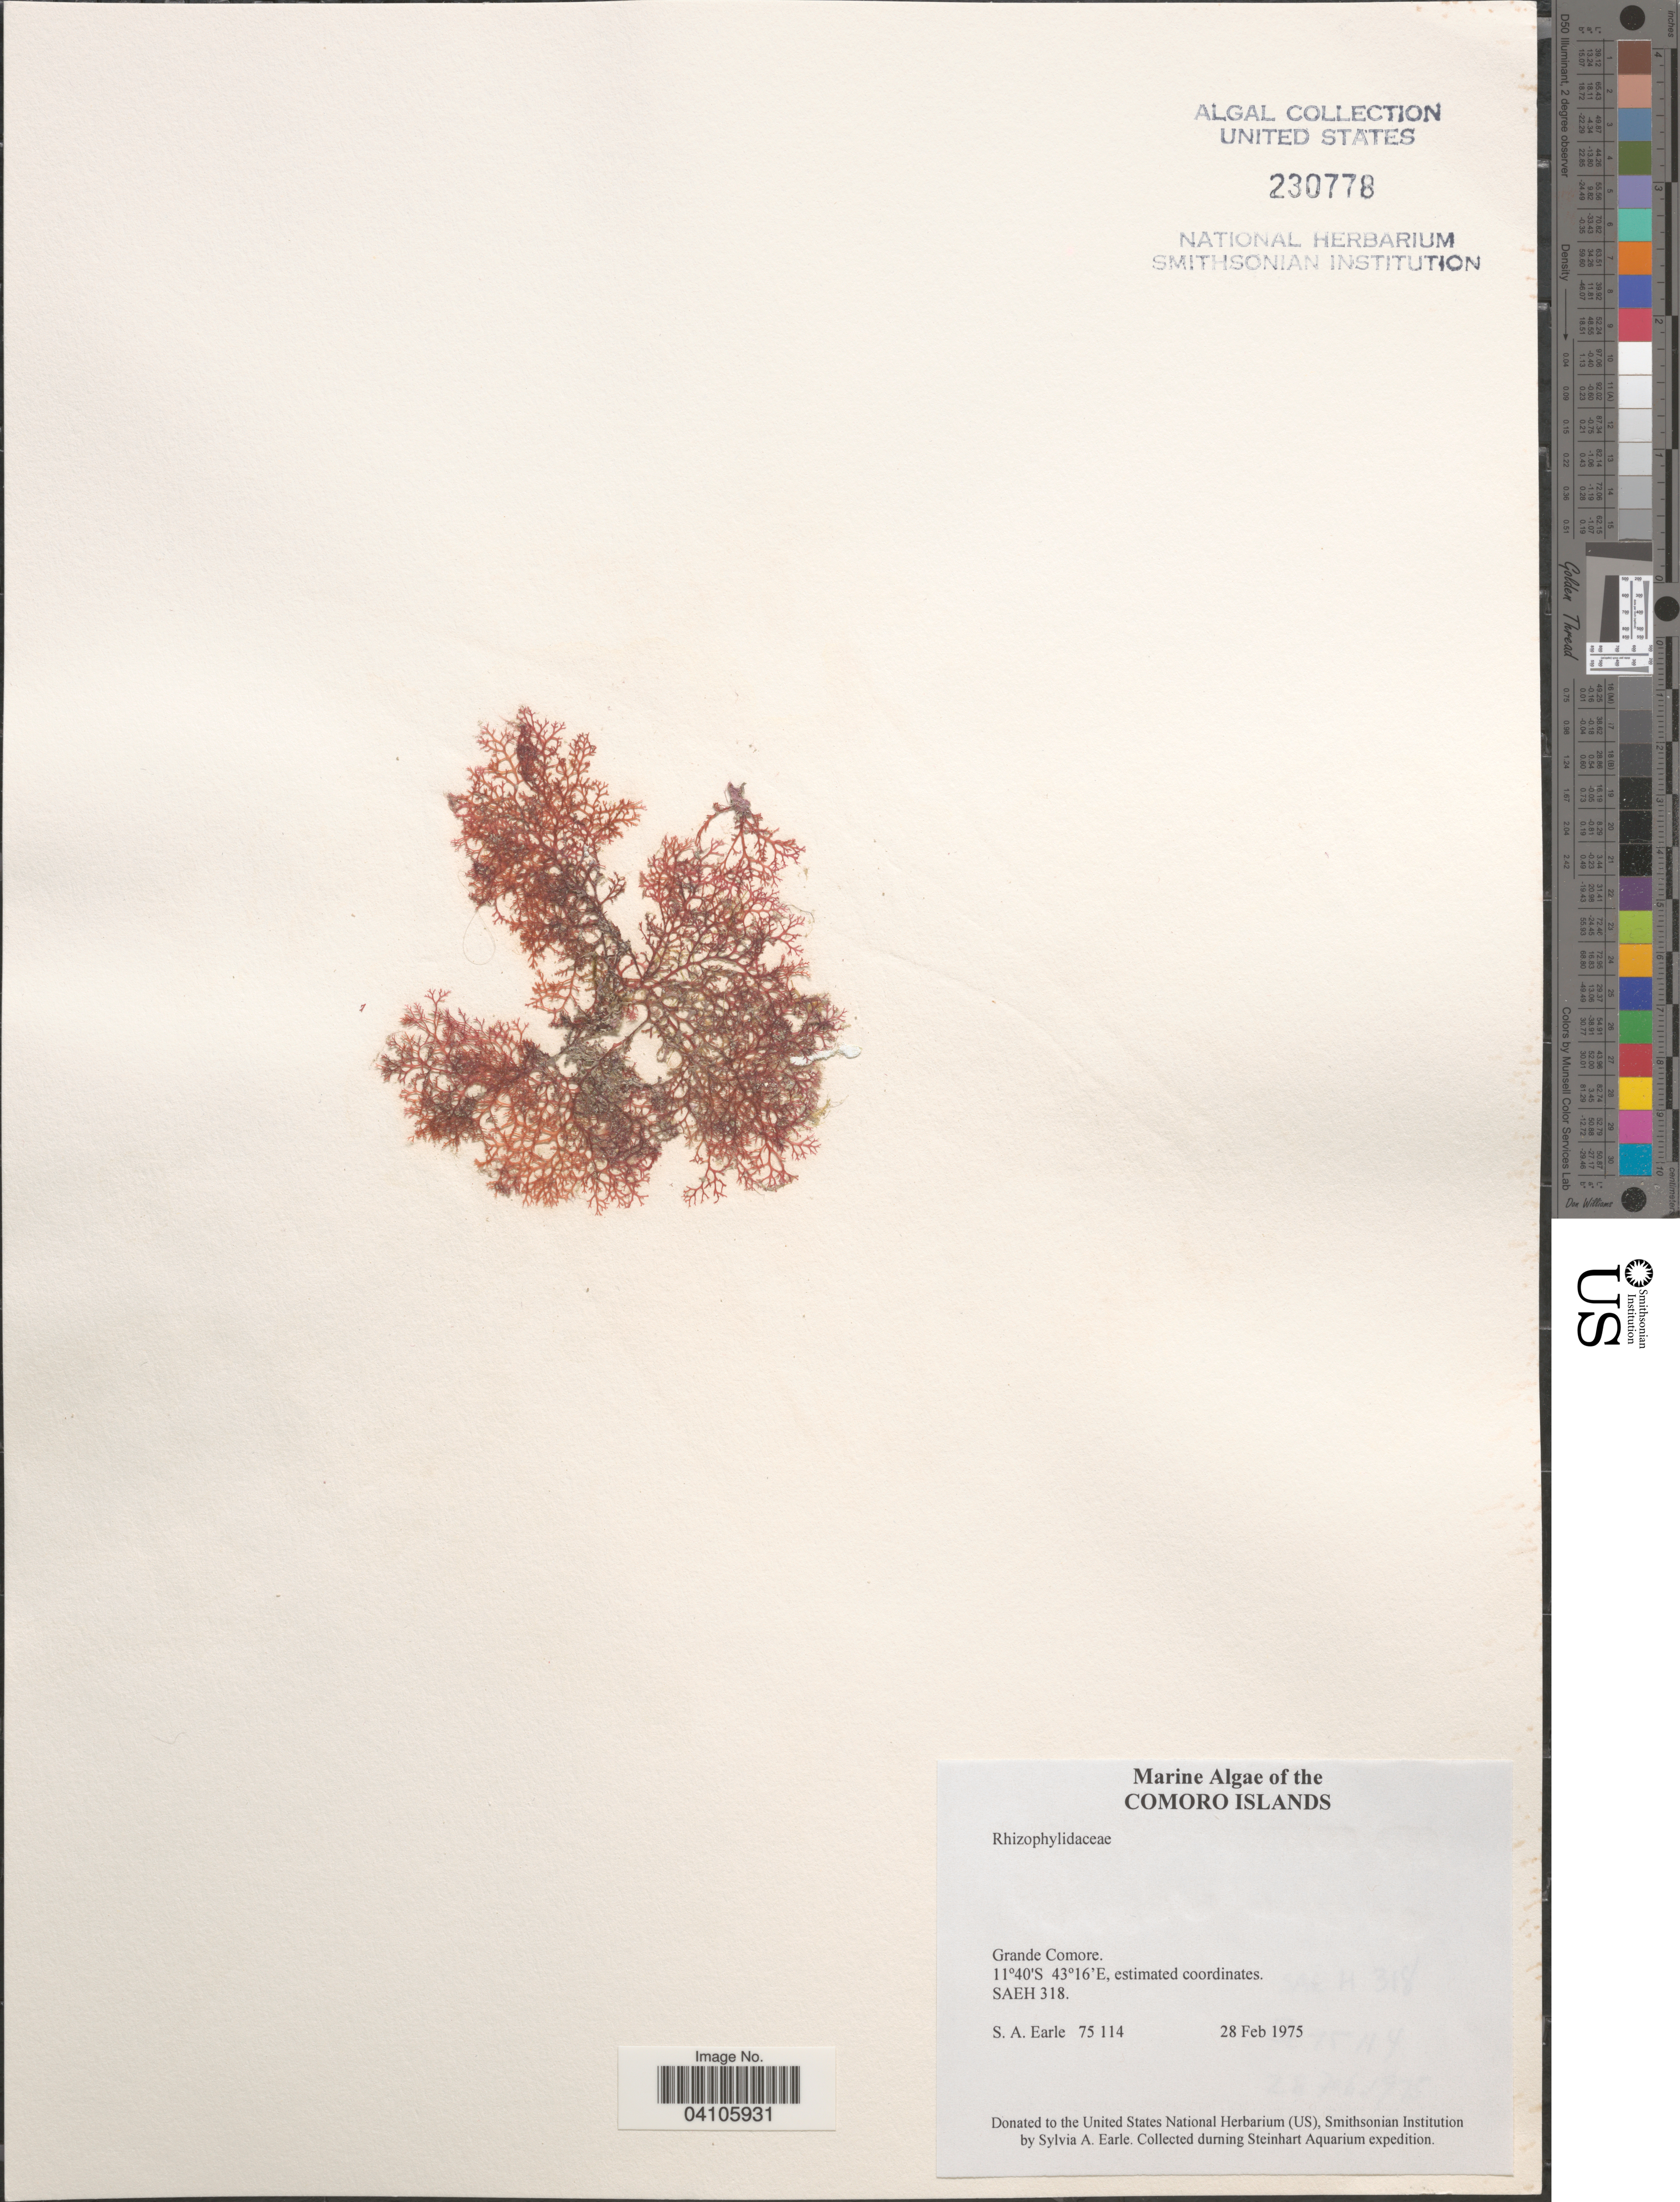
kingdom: Plantae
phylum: Rhodophyta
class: Florideophyceae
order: Gigartinales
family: Rhizophyllidaceae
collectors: S. A. Earle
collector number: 75114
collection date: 1975-02-28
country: Comoros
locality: Grande Comore. Steinhart Aquarium expedition.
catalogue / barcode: US 230778